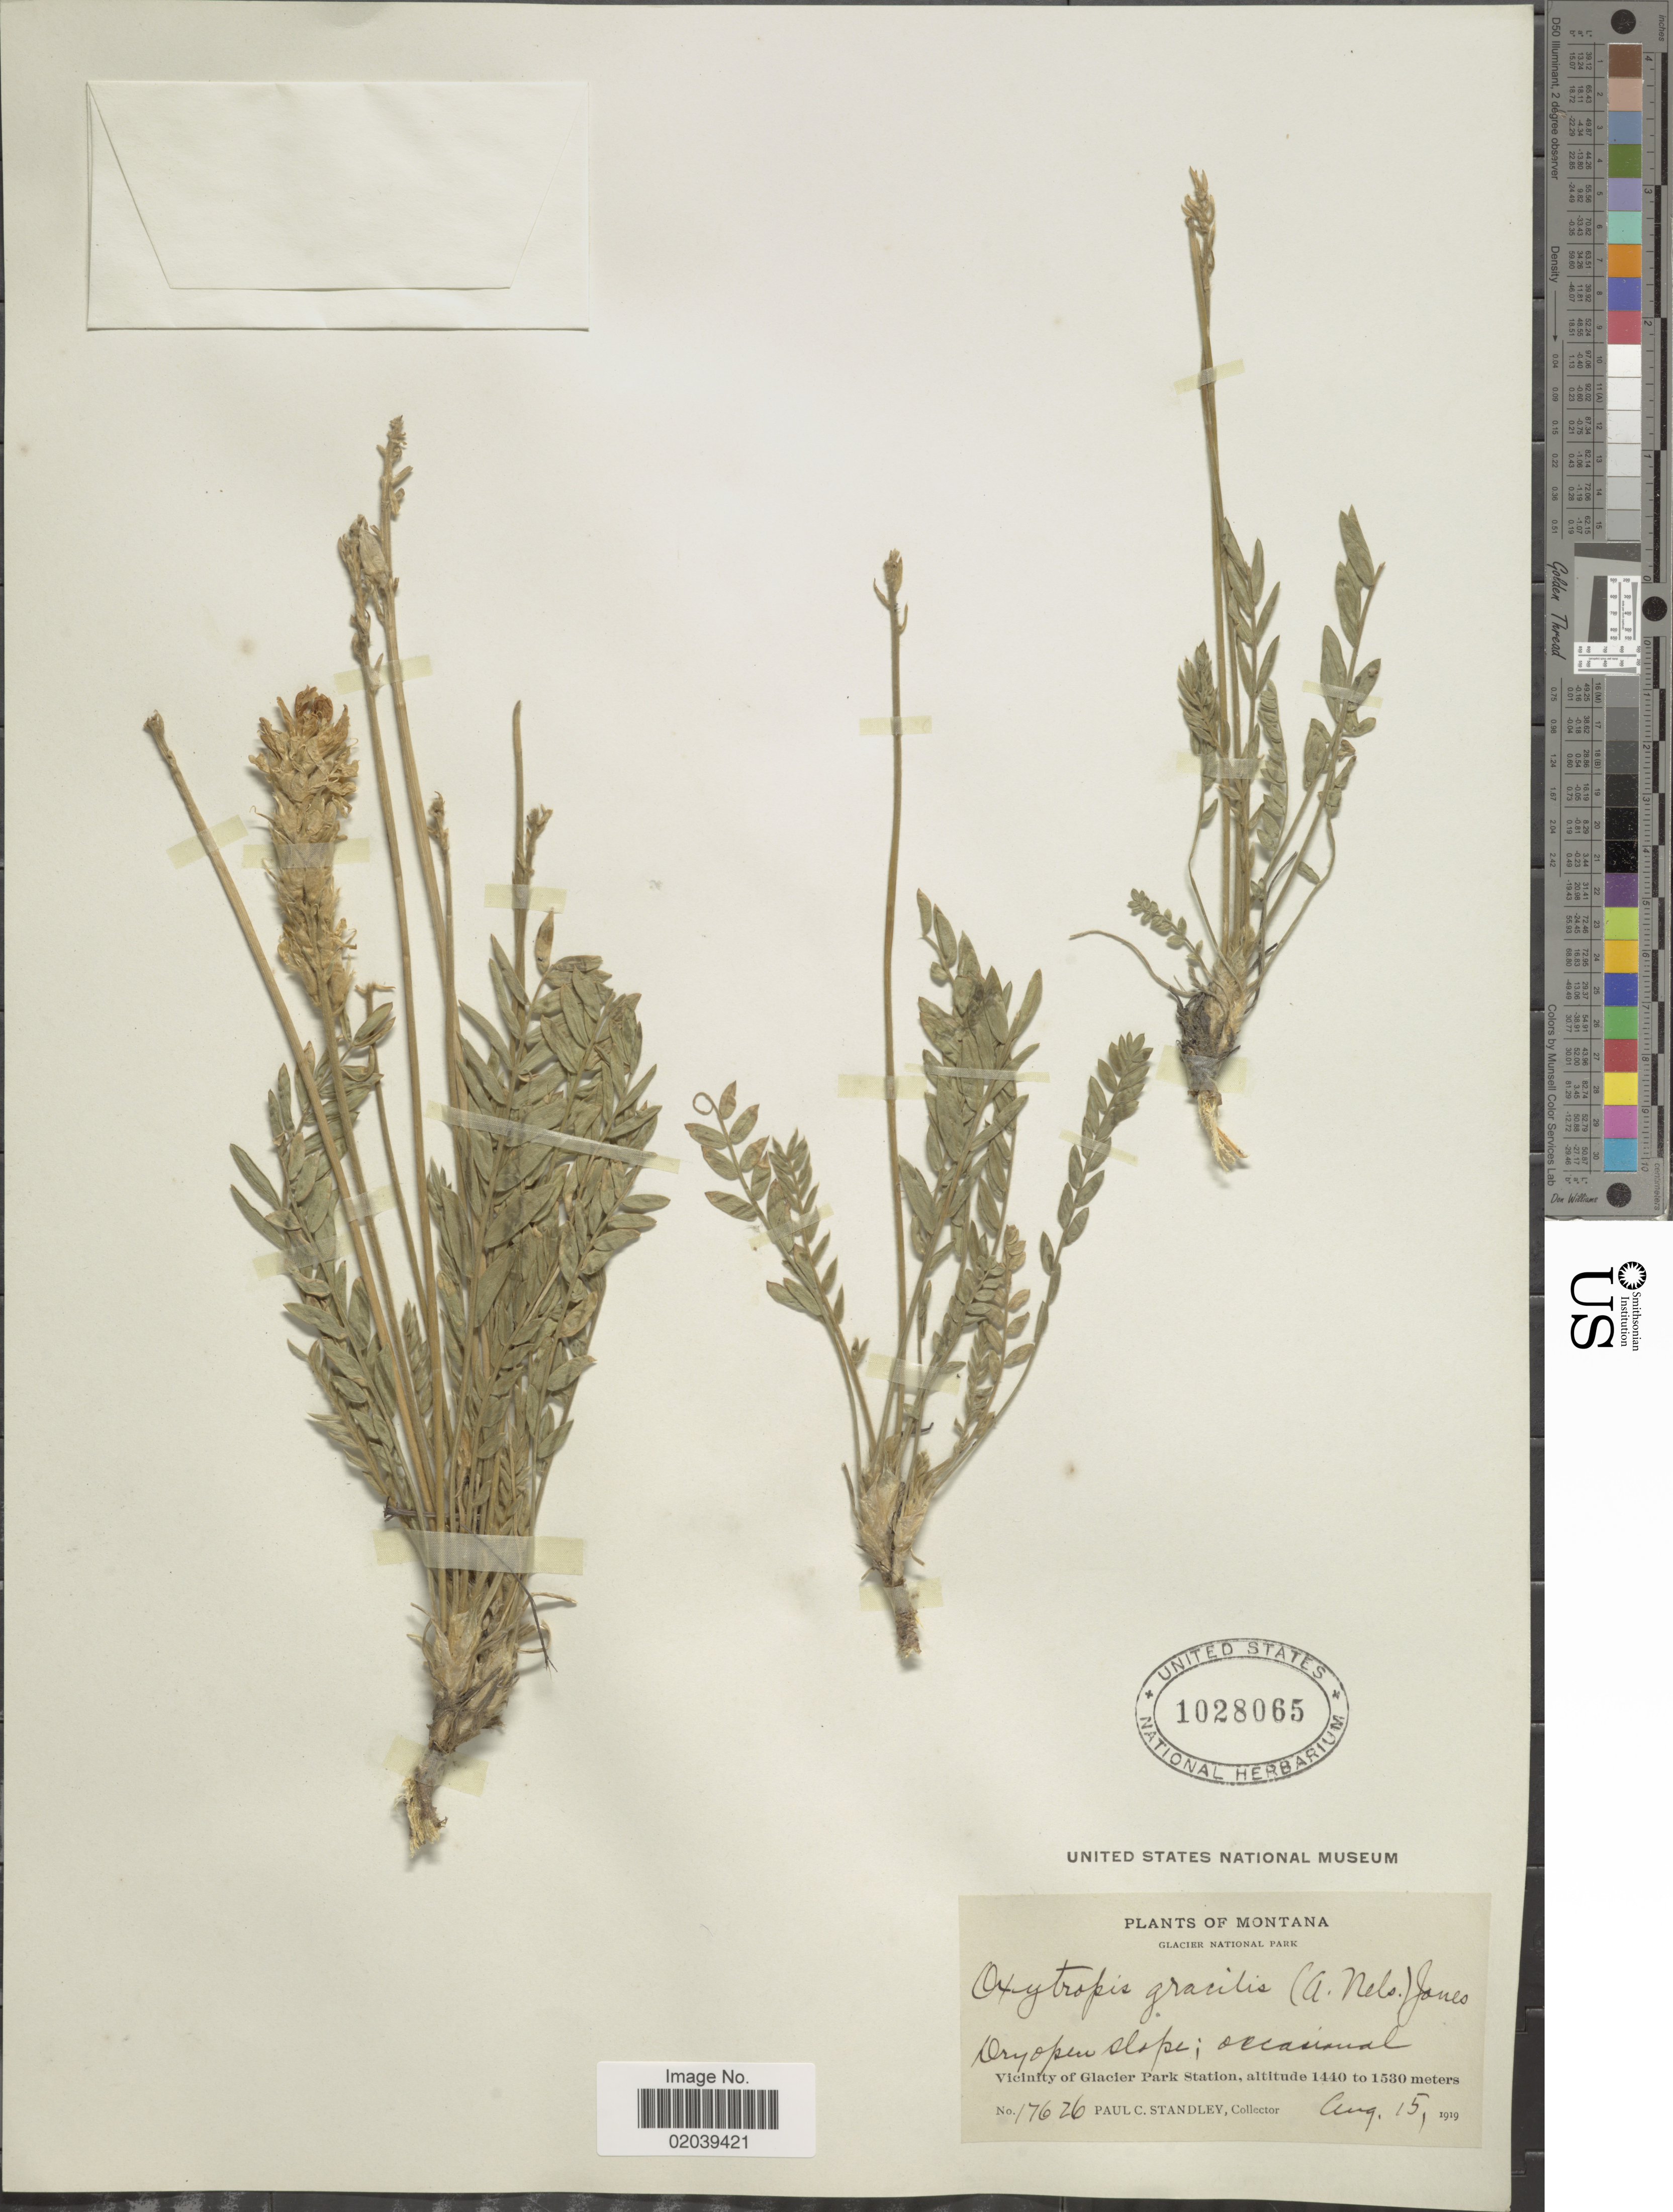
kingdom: Plantae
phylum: Tracheophyta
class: Magnoliopsida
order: Fabales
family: Fabaceae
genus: Oxytropis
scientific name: Oxytropis campestris var. gracilis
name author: (A. Nelson) Barneby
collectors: P. C. Standley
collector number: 17626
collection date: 1919-08-15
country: United States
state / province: Montana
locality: Glacier National Park. Vicinity of Glacier Park Station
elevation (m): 1440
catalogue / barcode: US 1028065